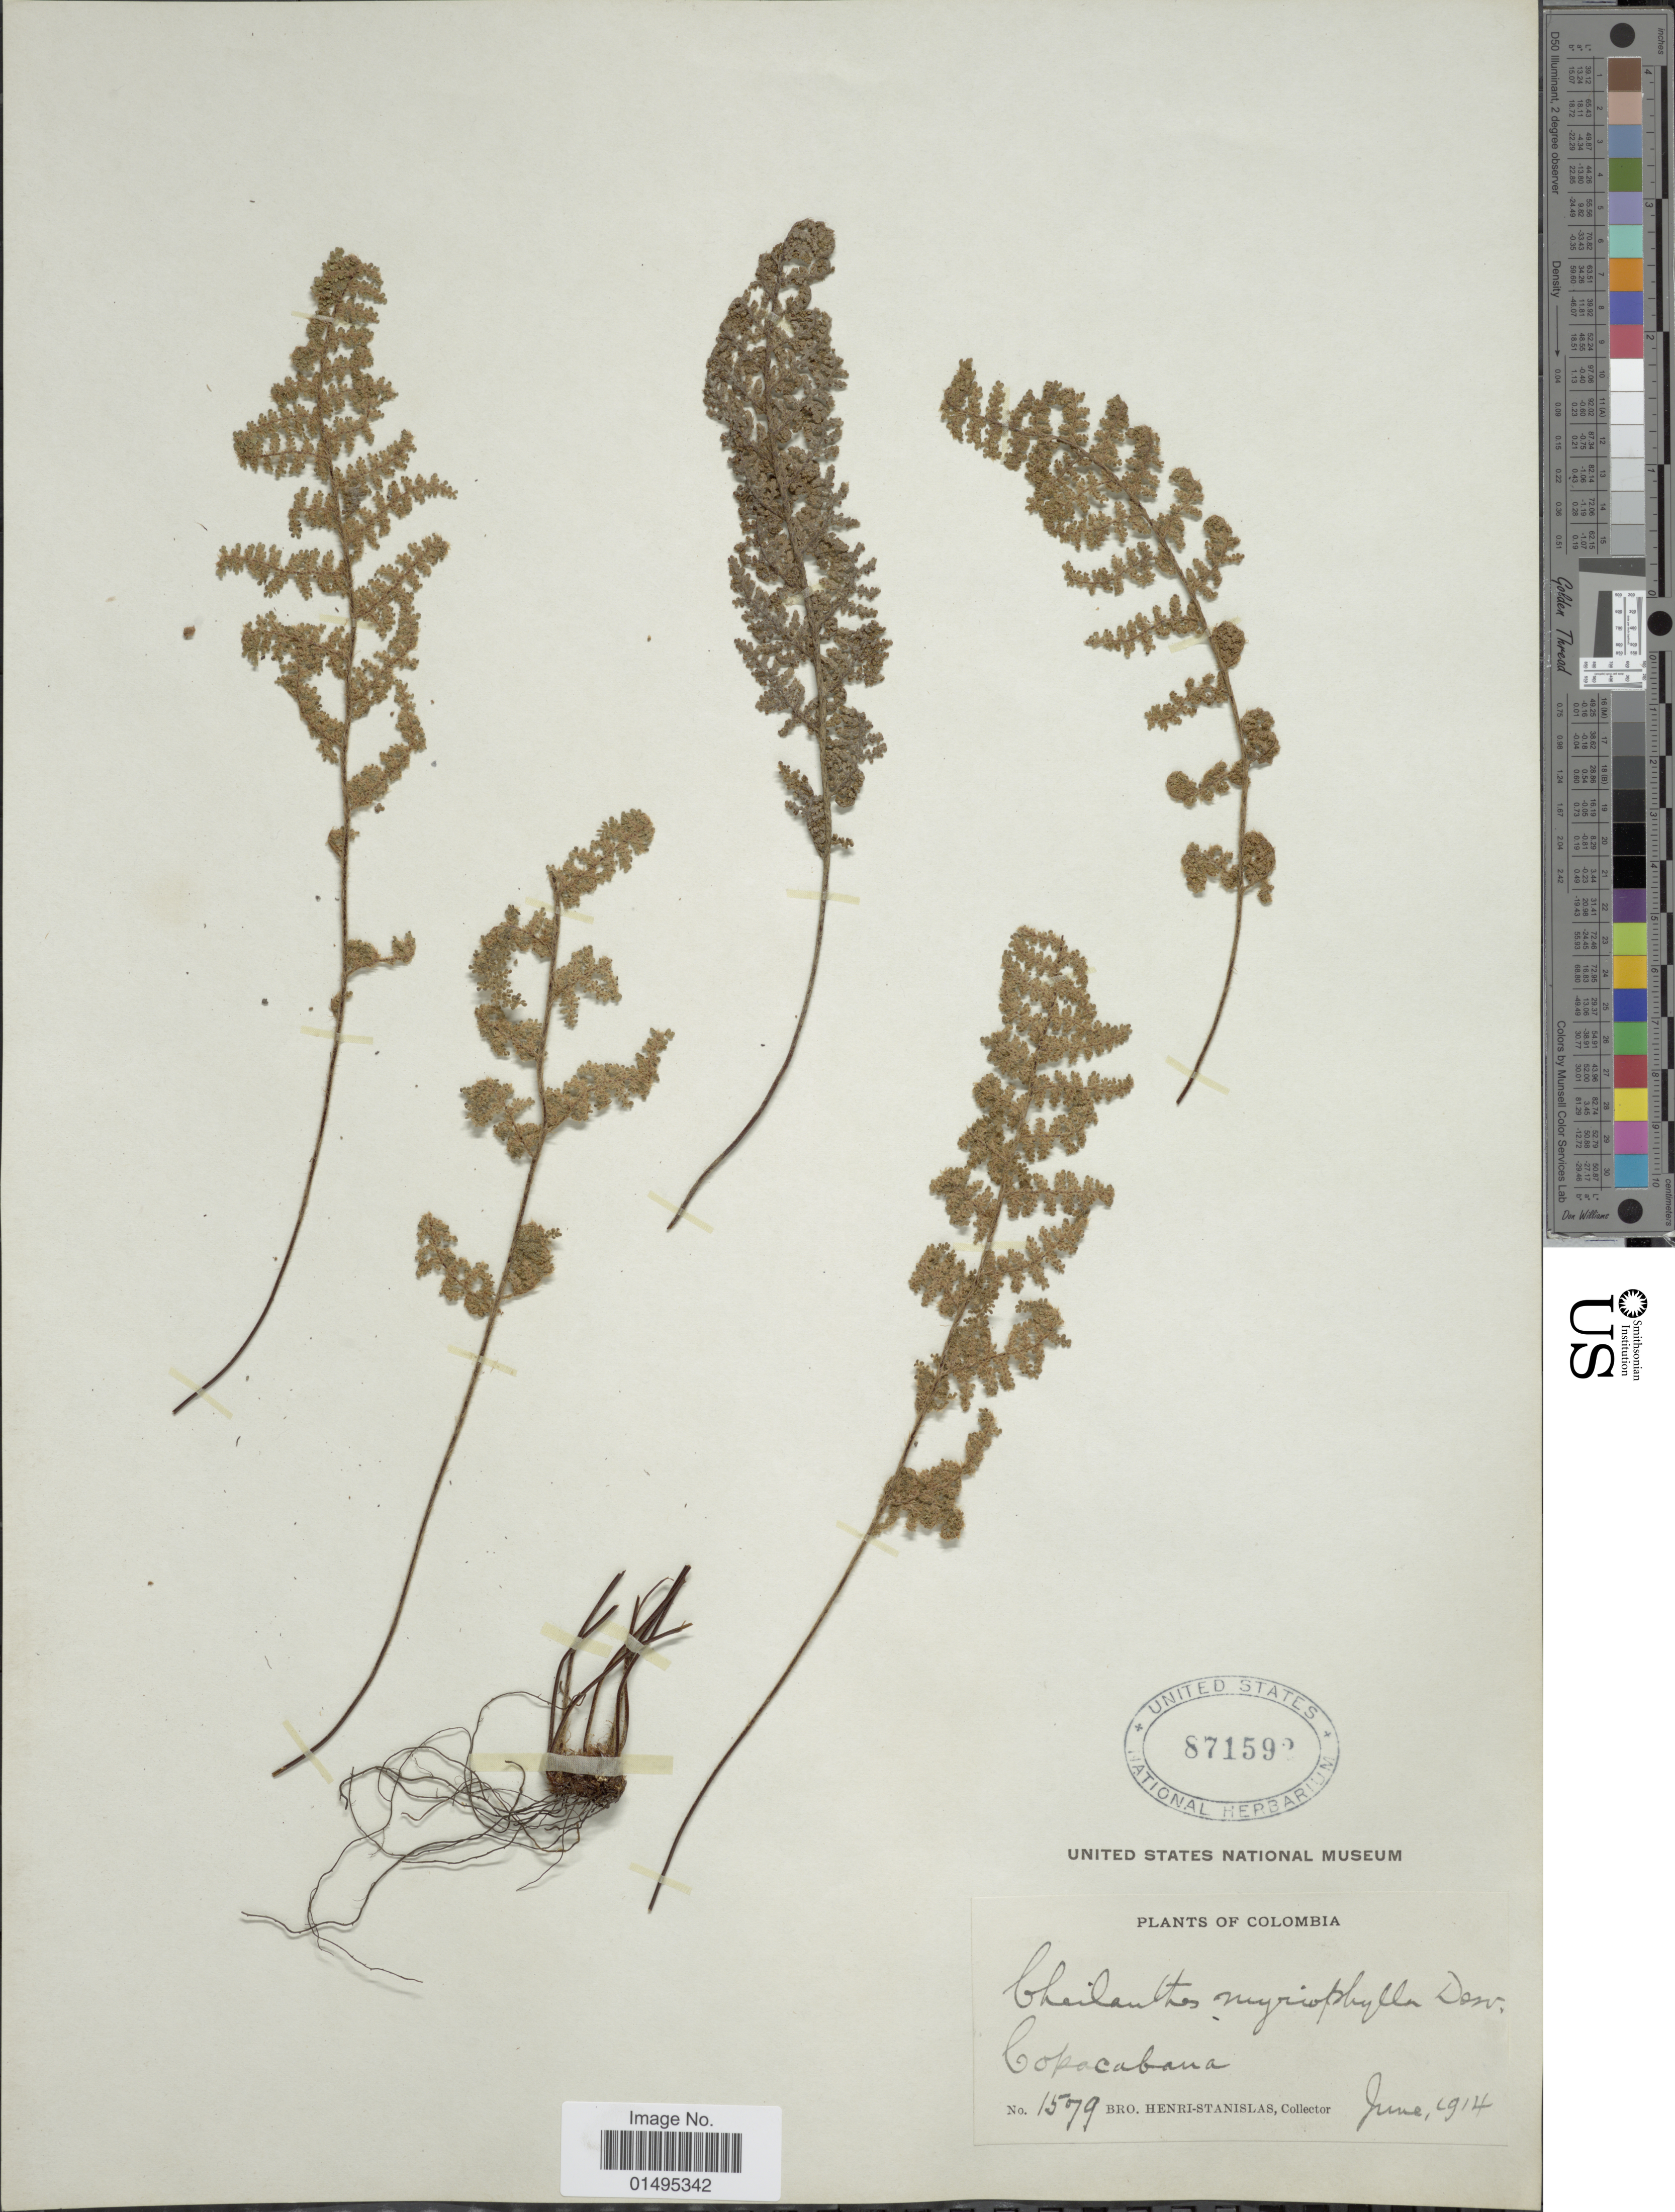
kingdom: Plantae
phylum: Tracheophyta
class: Polypodiopsida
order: Polypodiales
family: Pteridaceae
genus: Myriopteris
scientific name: Myriopteris myriophylla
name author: (Desv.) J. Sm.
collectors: Henri-Stanislas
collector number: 15079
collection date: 1914-06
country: Colombia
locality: Colombia, Copacabana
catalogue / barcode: US 87159